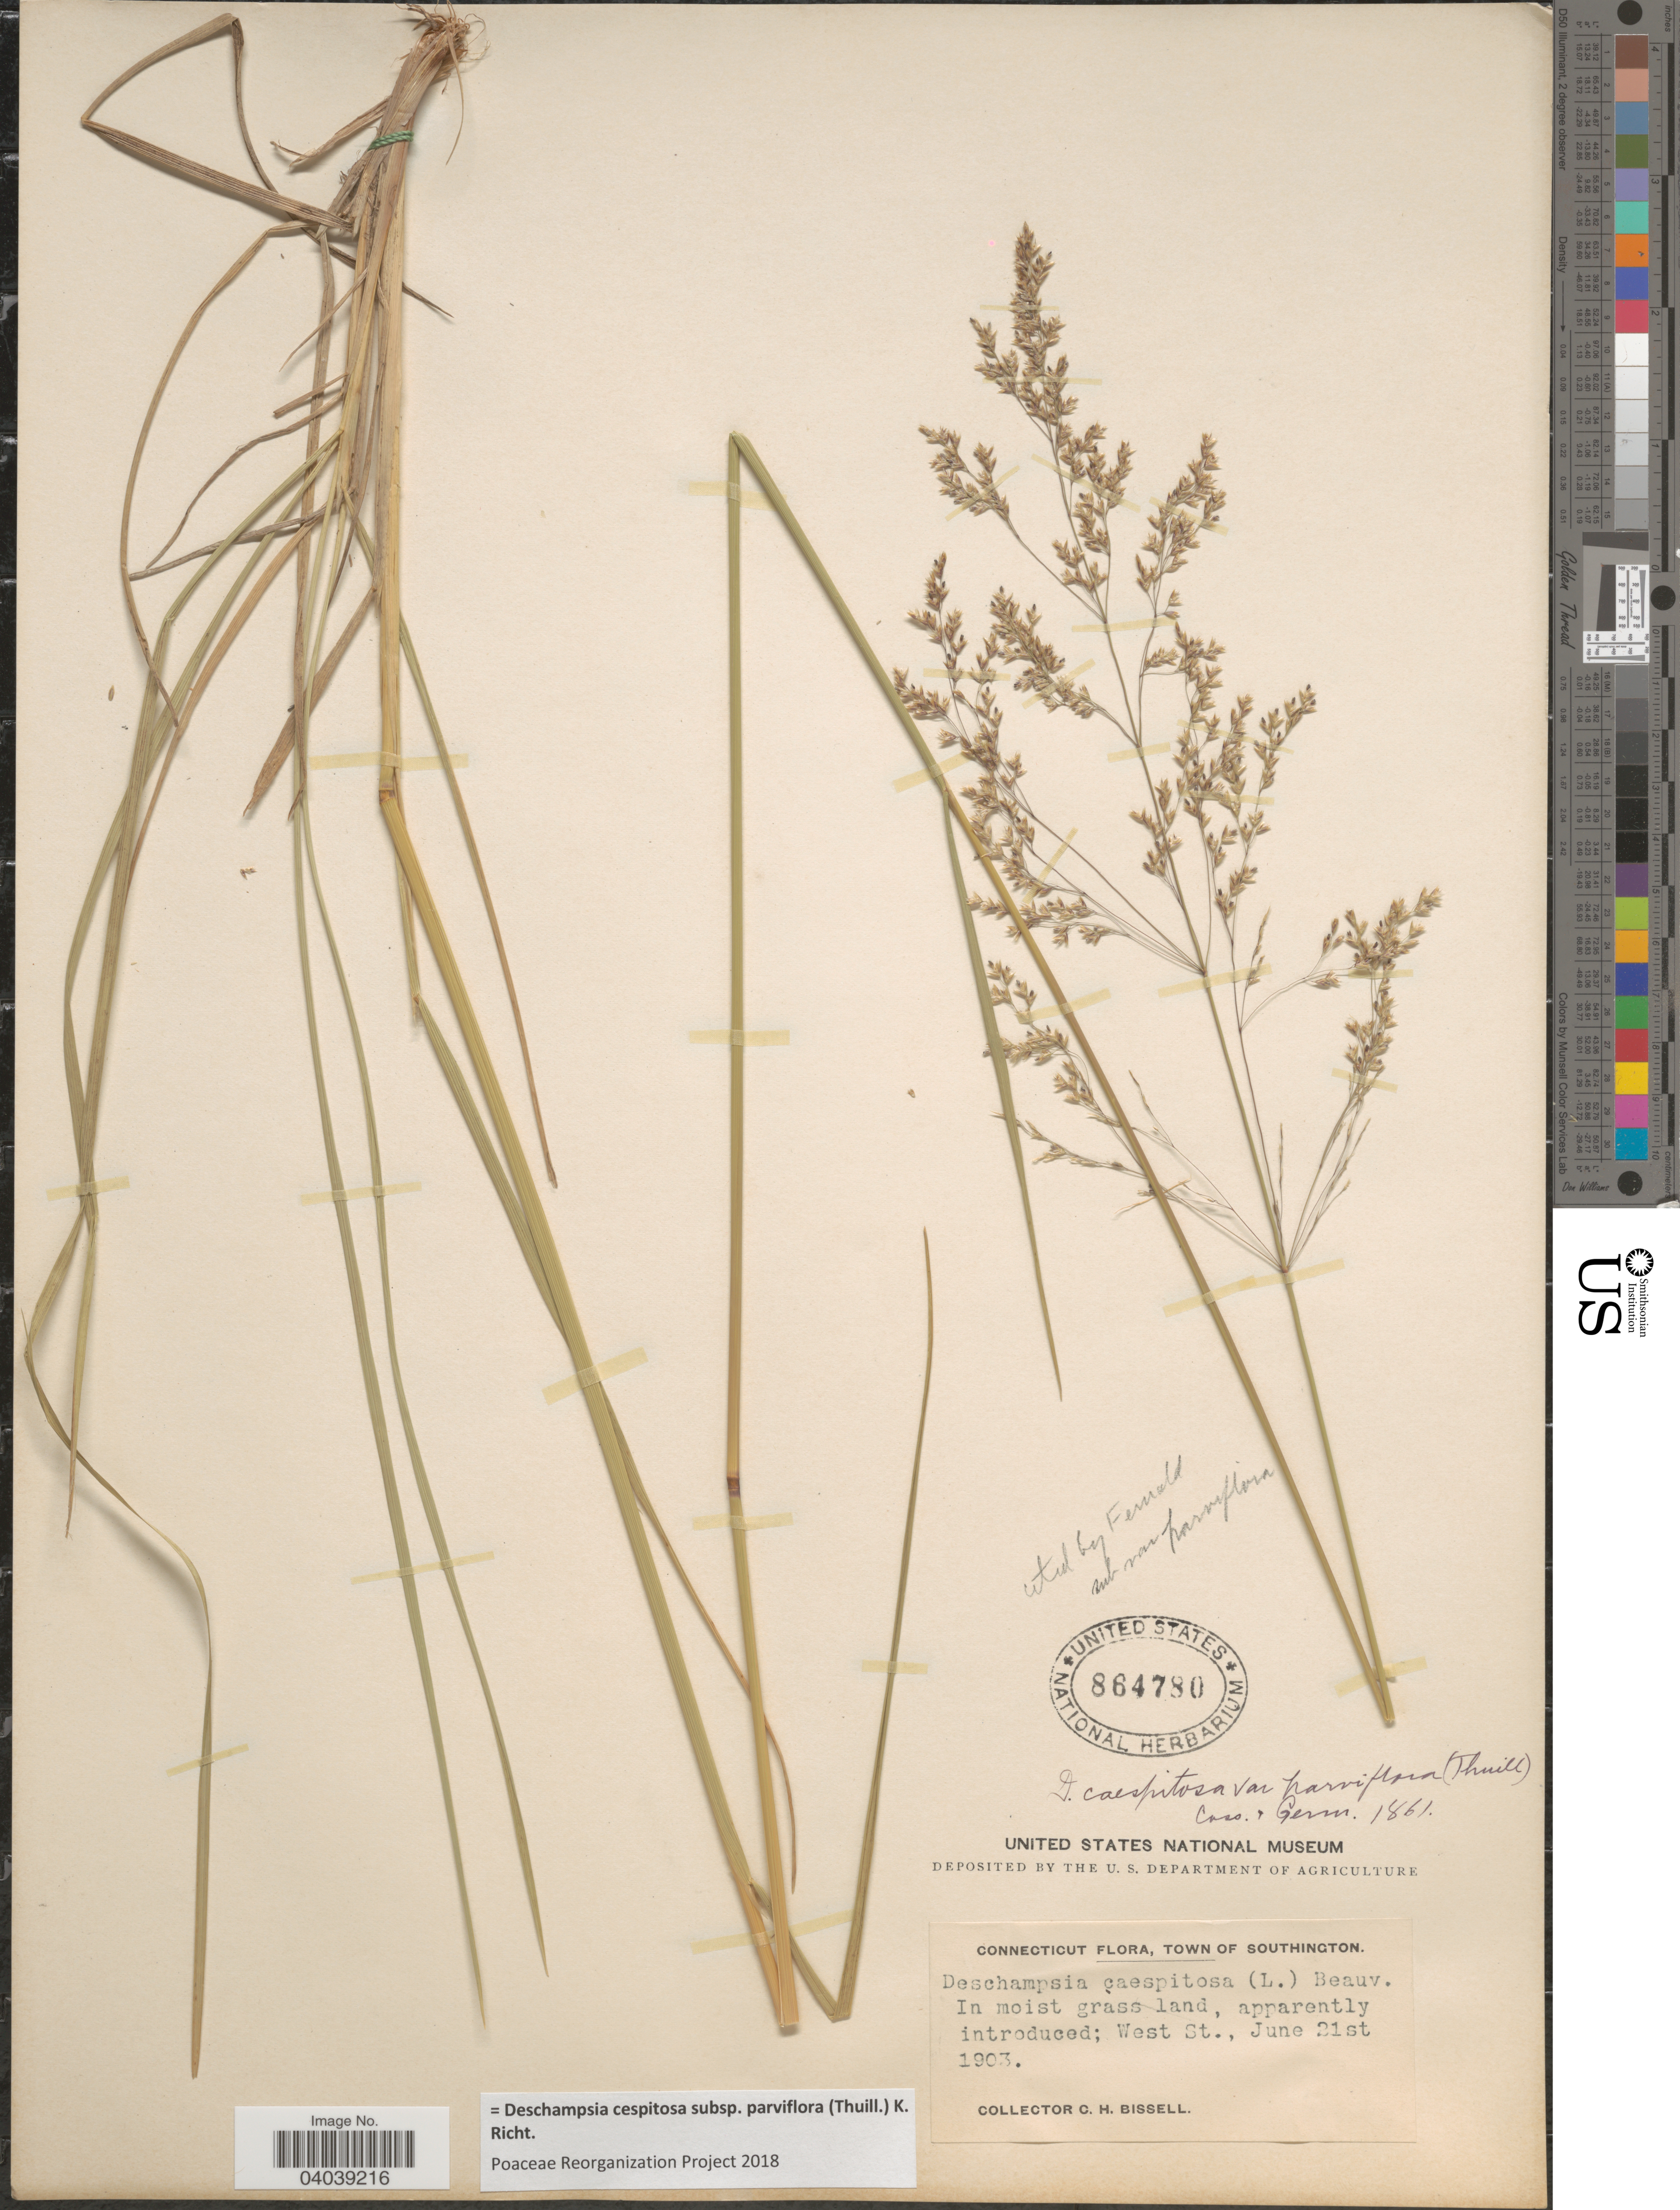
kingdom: Plantae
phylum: Tracheophyta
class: Liliopsida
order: Poales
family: Poaceae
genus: Deschampsia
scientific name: Deschampsia cespitosa subsp. parviflora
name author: (Thuill.) K. Richt.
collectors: C. Bissell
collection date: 1903-06-21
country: United States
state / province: Connecticut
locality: Town of Southington. West St.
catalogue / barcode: US 864780